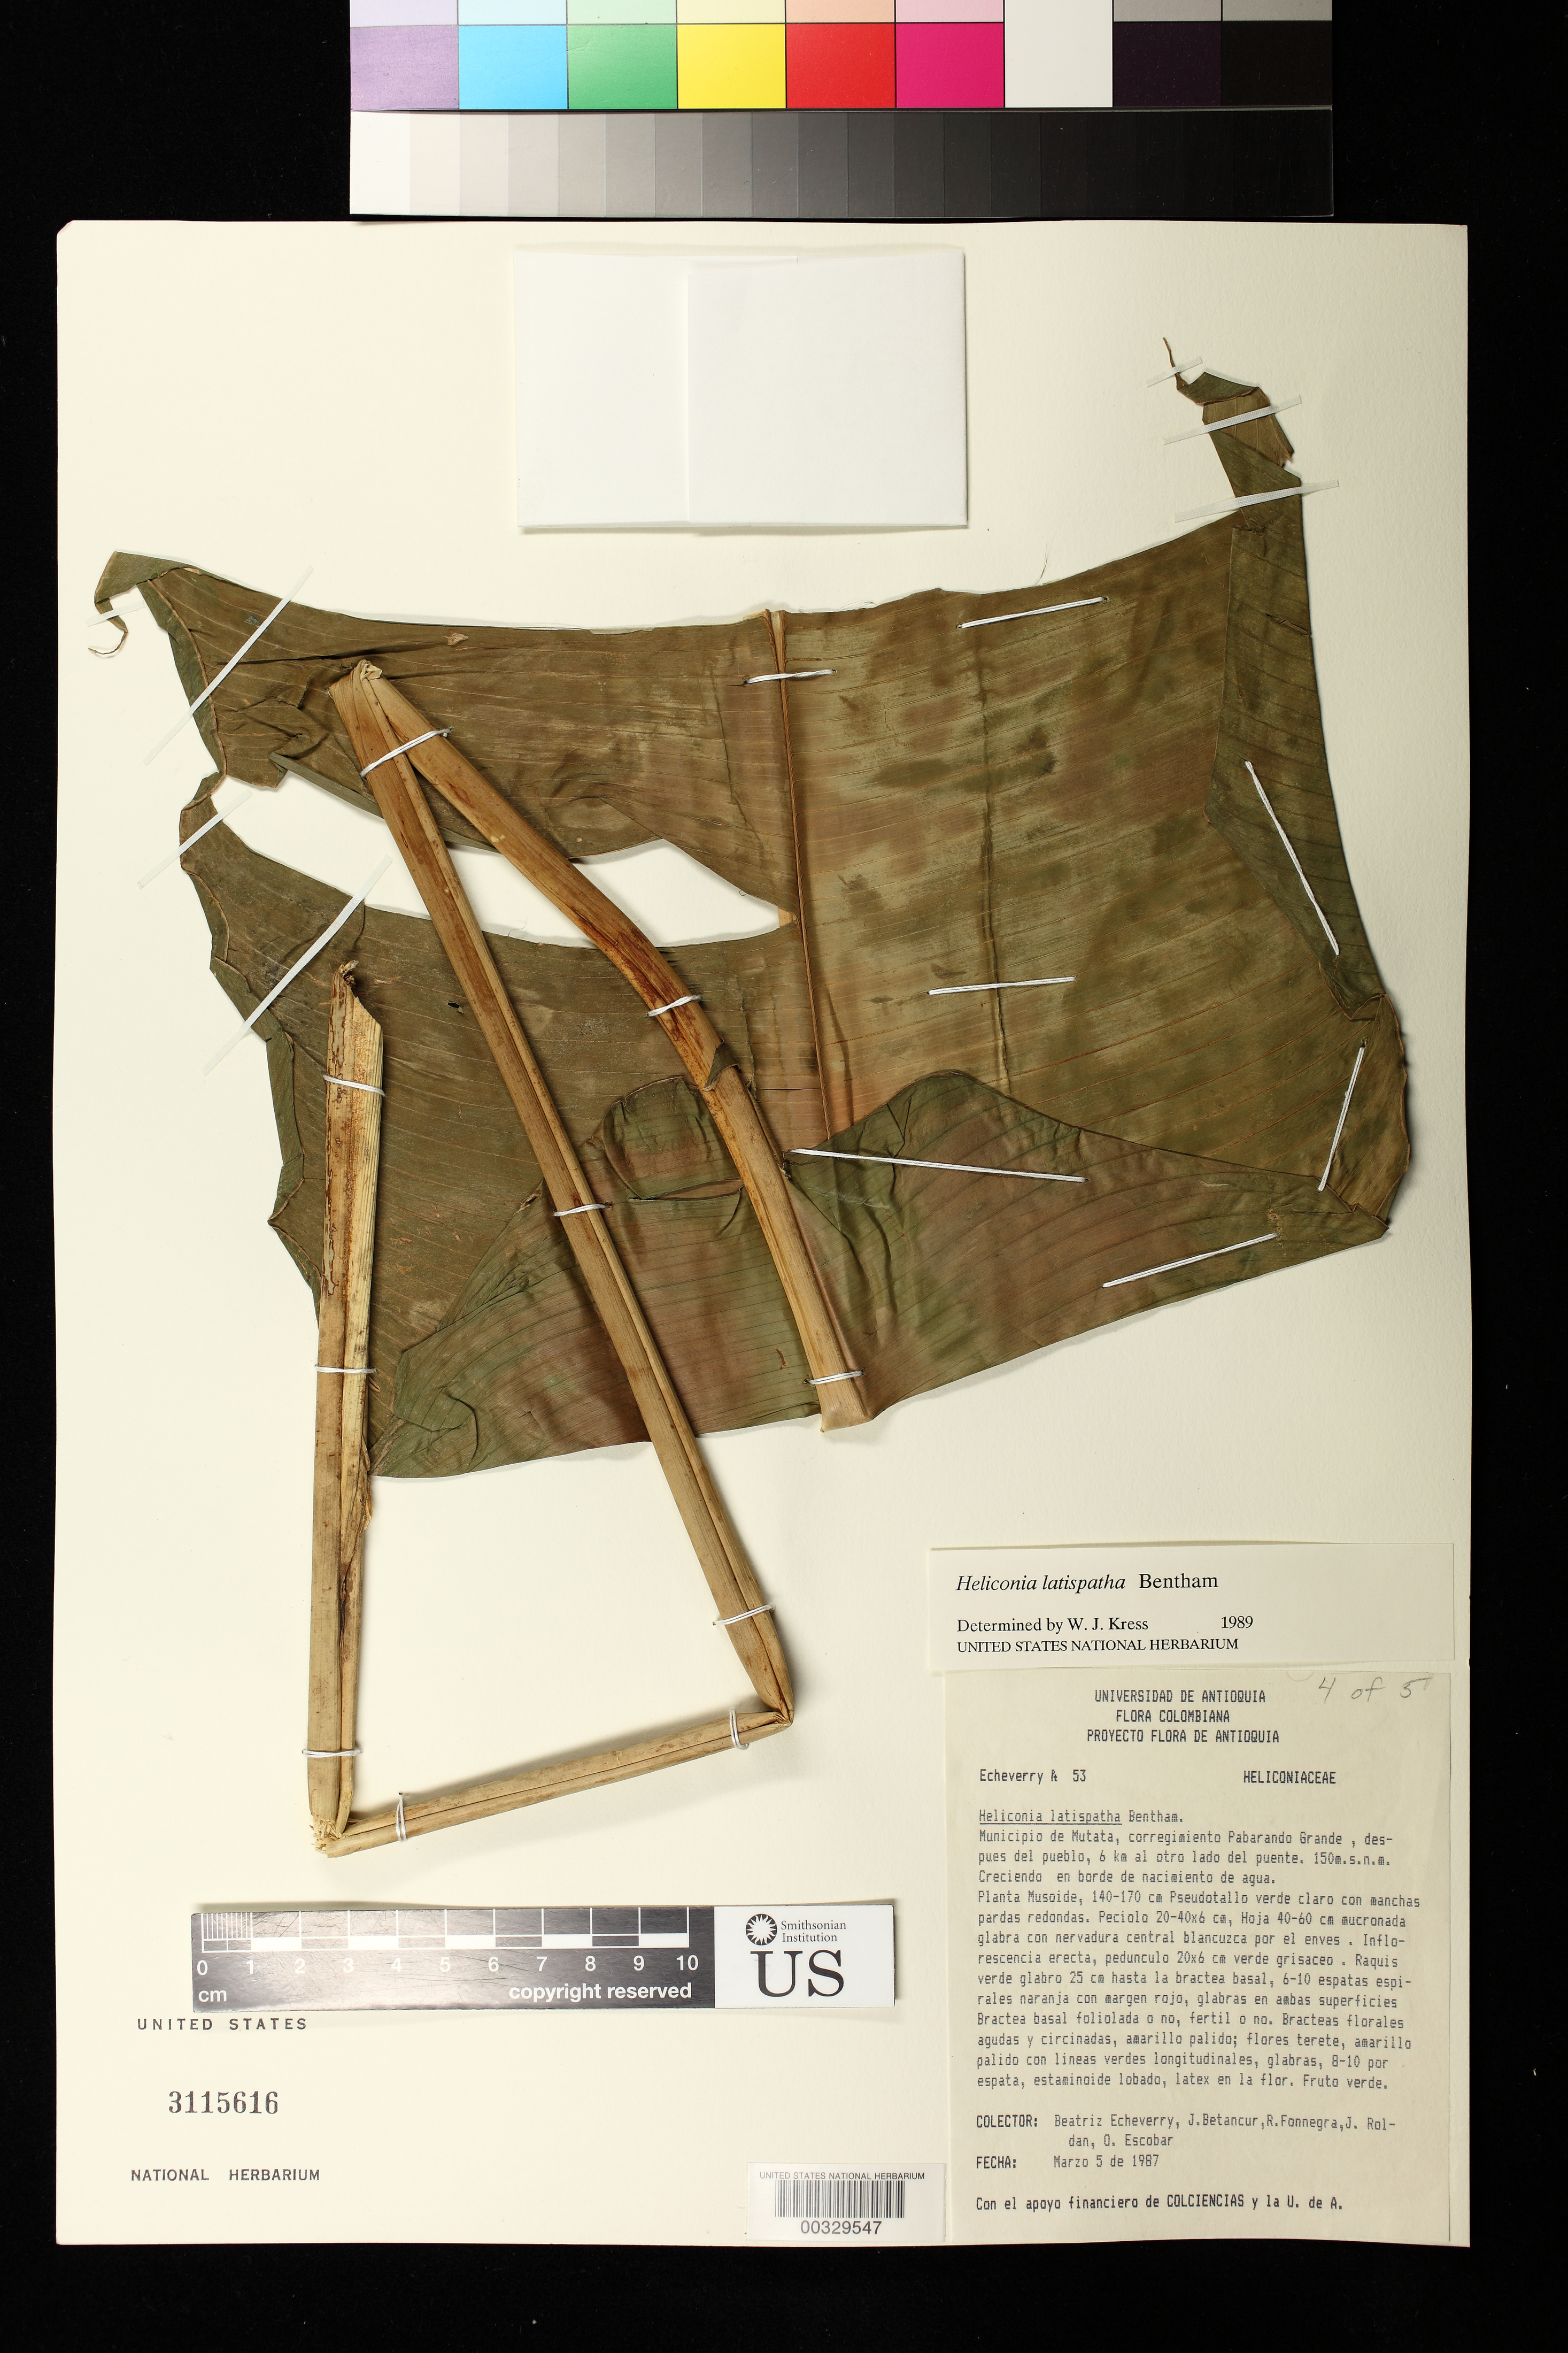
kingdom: Plantae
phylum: Tracheophyta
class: Liliopsida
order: Zingiberales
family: Heliconiaceae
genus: Heliconia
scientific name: Heliconia latispatha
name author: Benth.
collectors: B. Echeverry, J. C. Betancur, R. Fonnegra G., F. J. Roldán & O. D. Escobar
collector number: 53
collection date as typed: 05 Mar 1987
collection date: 1987-03-05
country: Colombia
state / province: Antioquia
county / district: Mutatá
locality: Mun of Mutata, Corregimiento Pavarando Grande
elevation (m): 150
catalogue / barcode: US 3115616